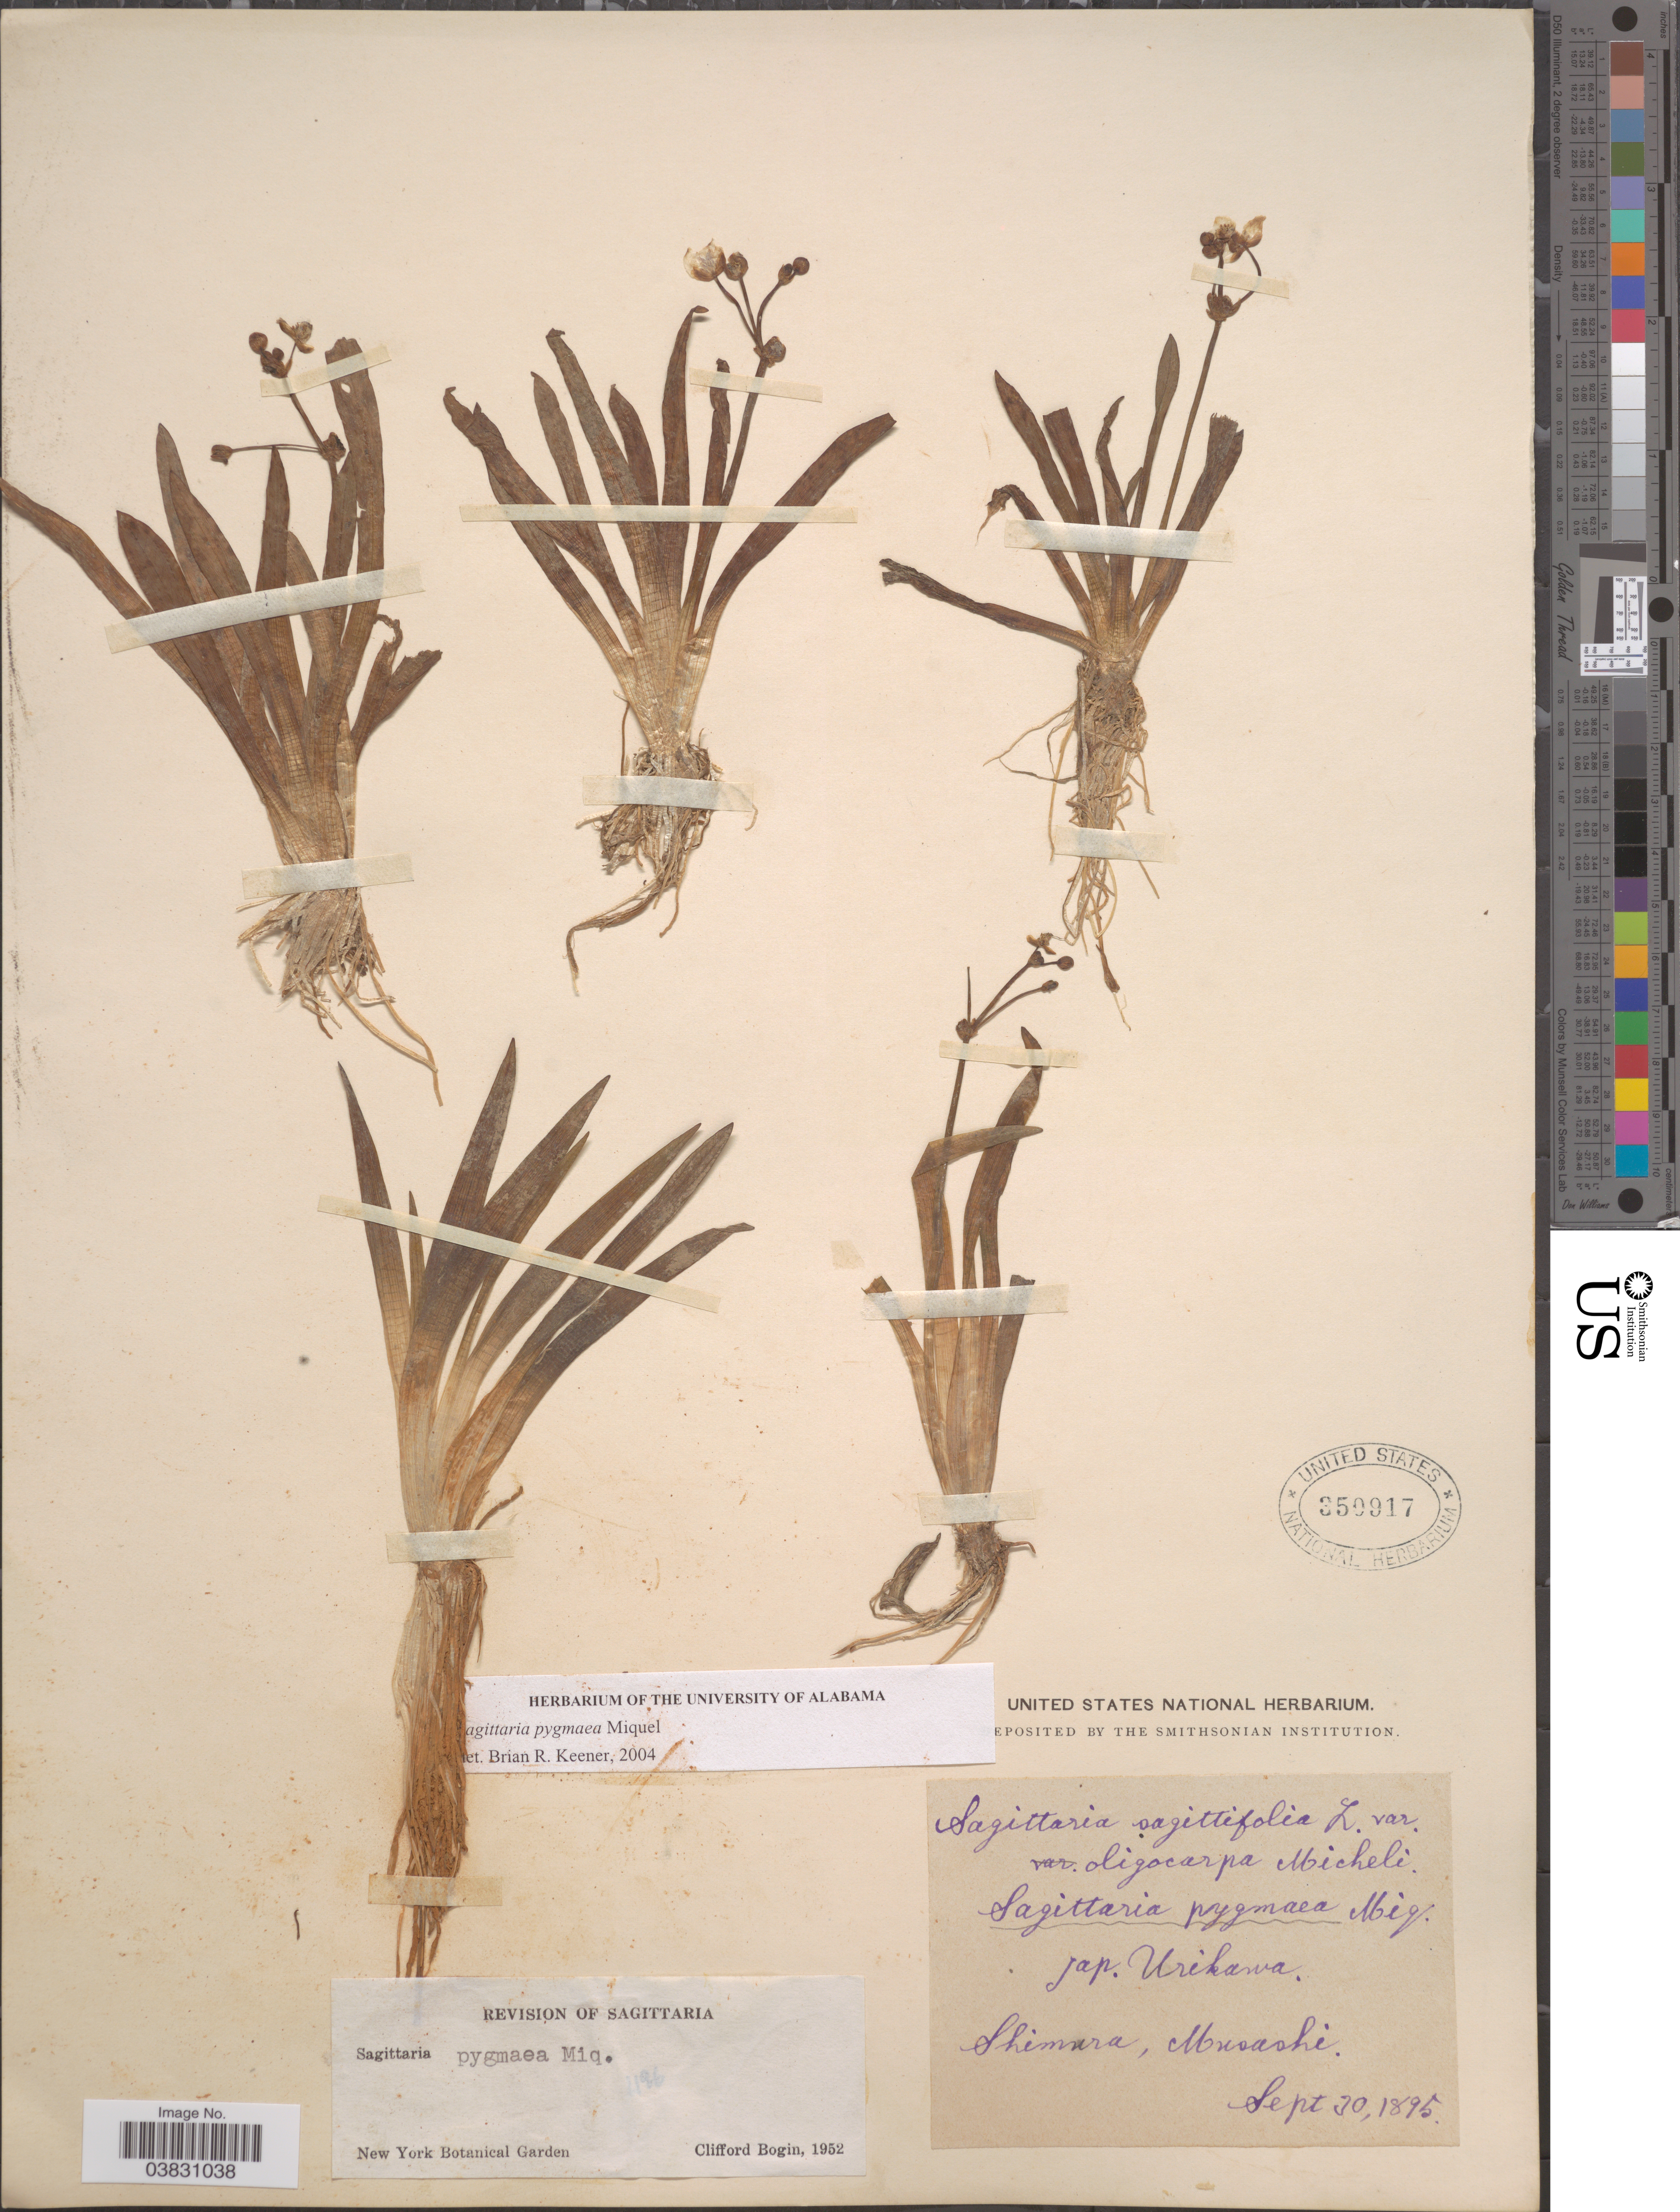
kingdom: Plantae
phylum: Tracheophyta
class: Liliopsida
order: Alismatales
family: Alismataceae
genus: Sagittaria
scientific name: Sagittaria pygmaea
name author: Miq.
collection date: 1895-09-30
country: Japan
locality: Shimura, Musashi.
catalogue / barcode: US 359917